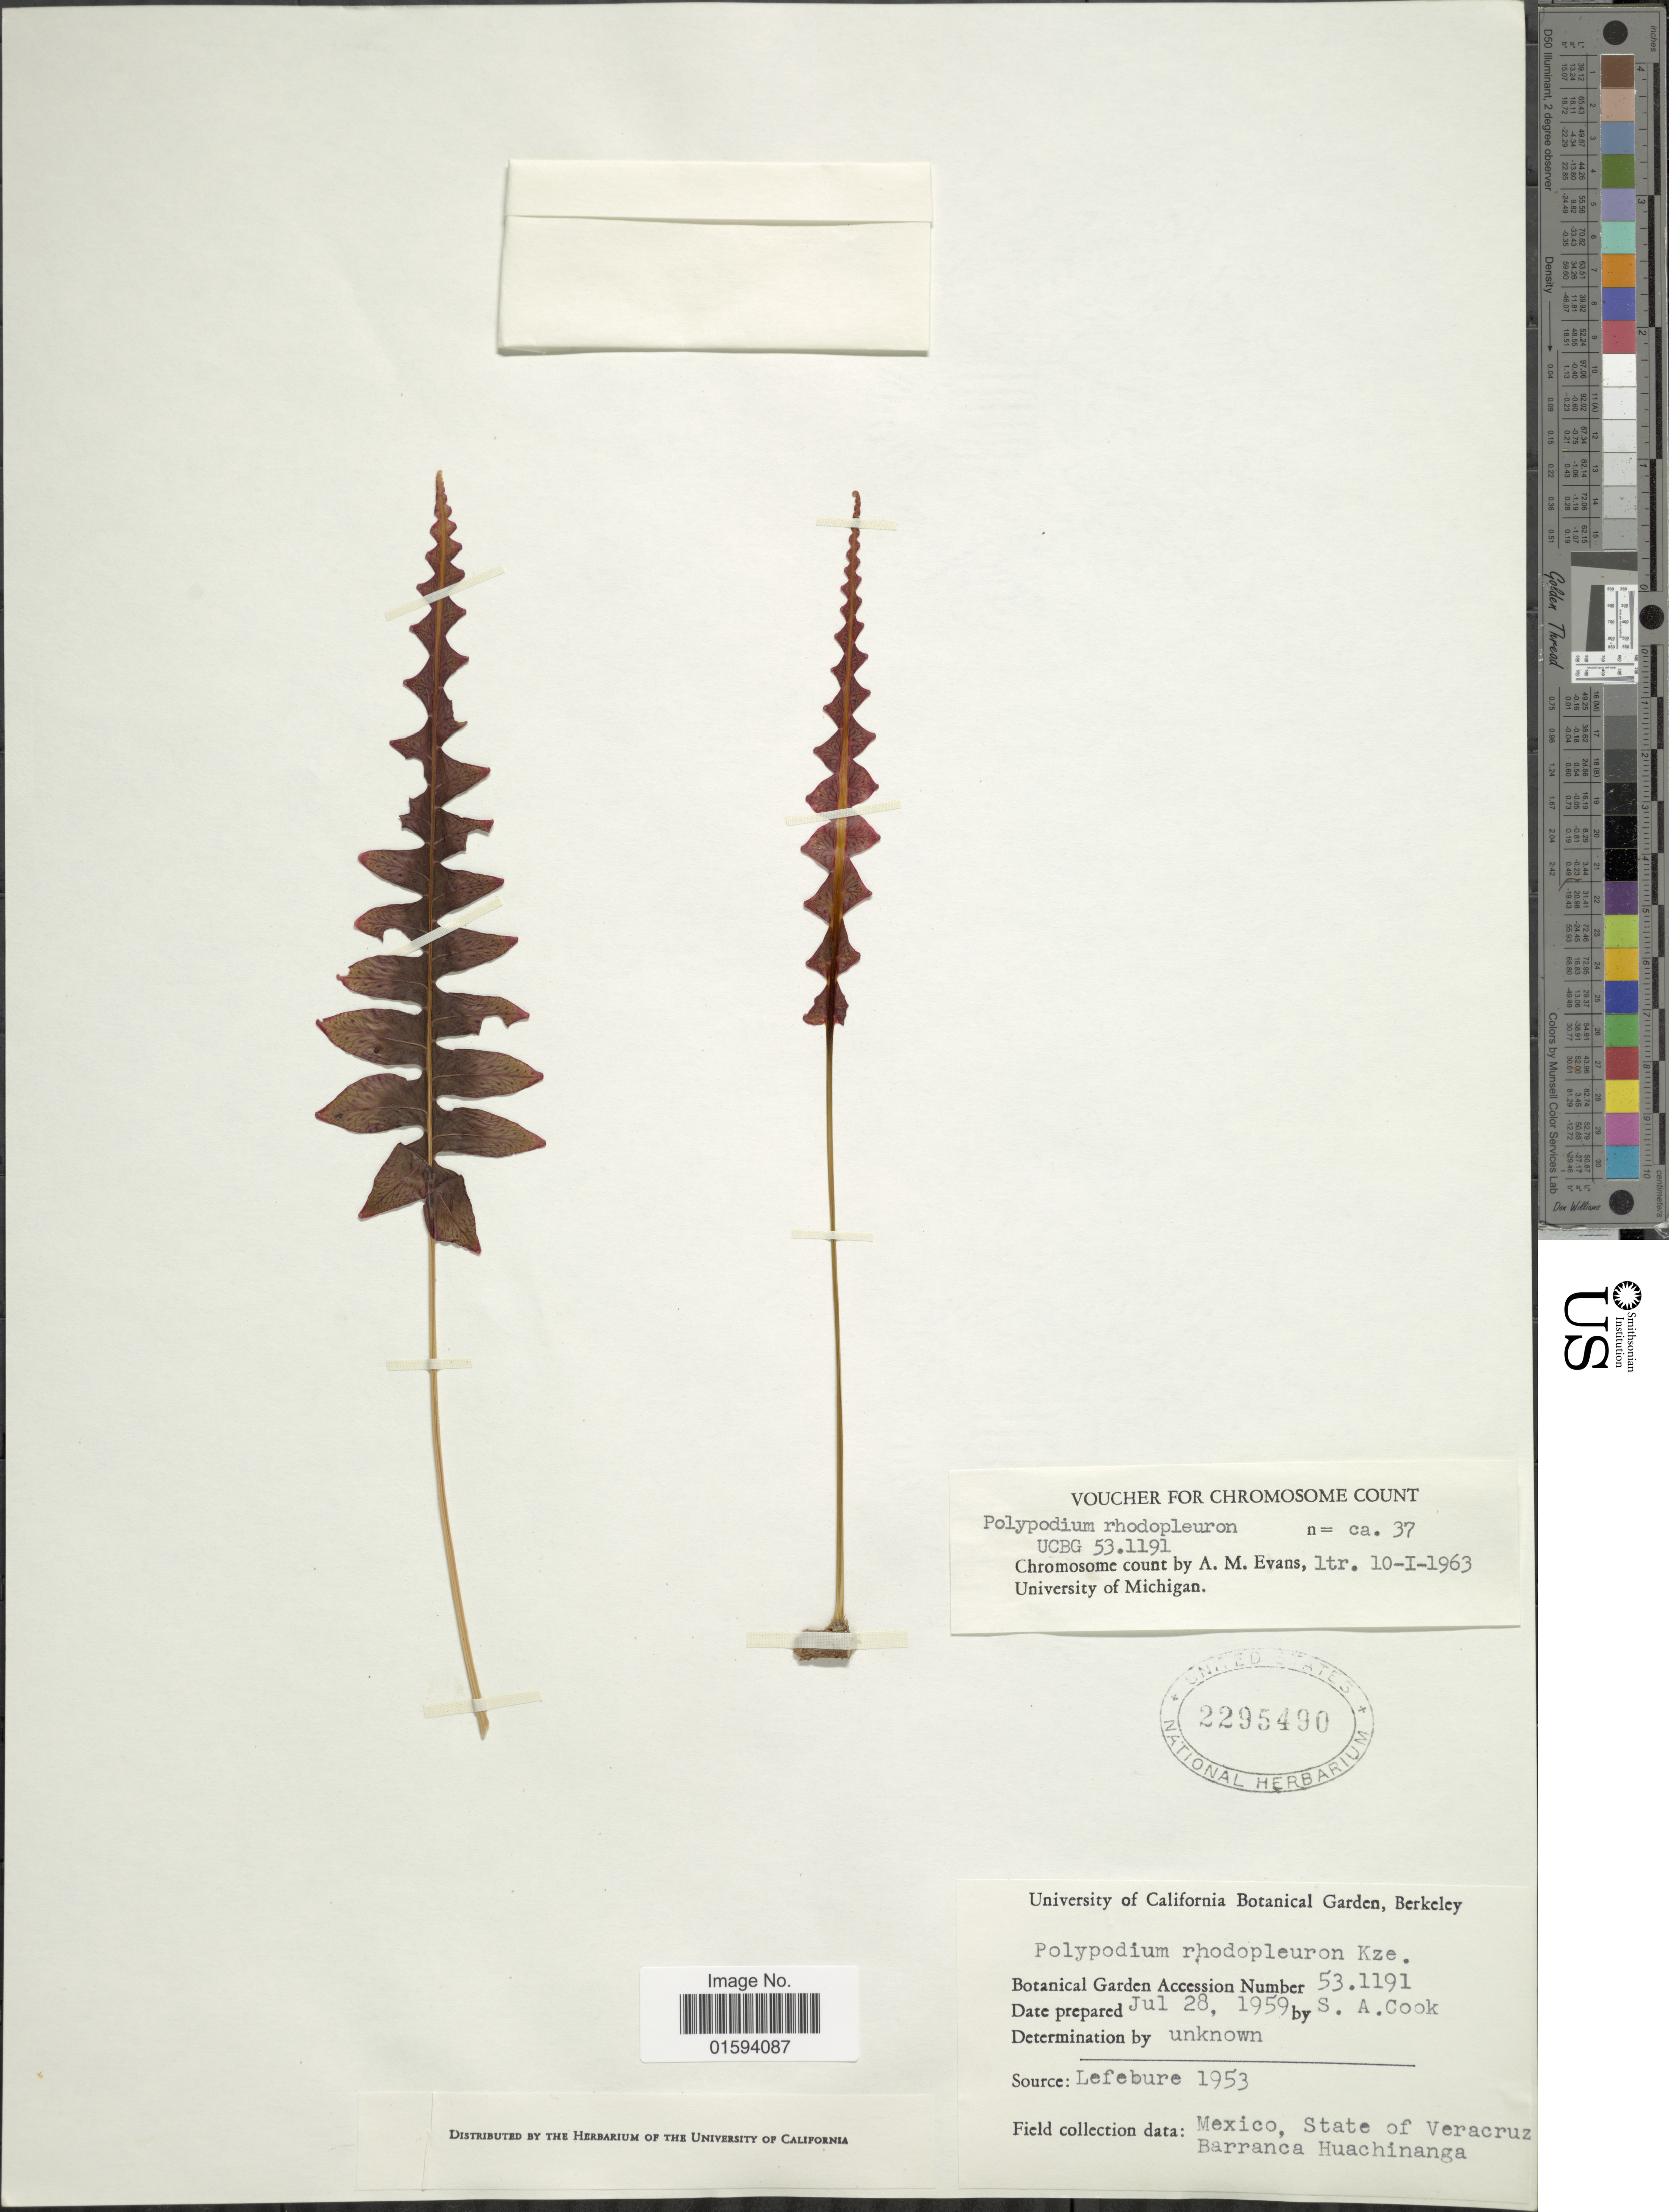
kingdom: Plantae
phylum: Tracheophyta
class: Polypodiopsida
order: Polypodiales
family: Polypodiaceae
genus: Polypodium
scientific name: Polypodium rhodopleuron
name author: Kunze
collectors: S. A. Cook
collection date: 1959-07-28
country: United States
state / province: California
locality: University of California Botanical Garden, Accession Number 53.1191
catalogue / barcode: US 2295490